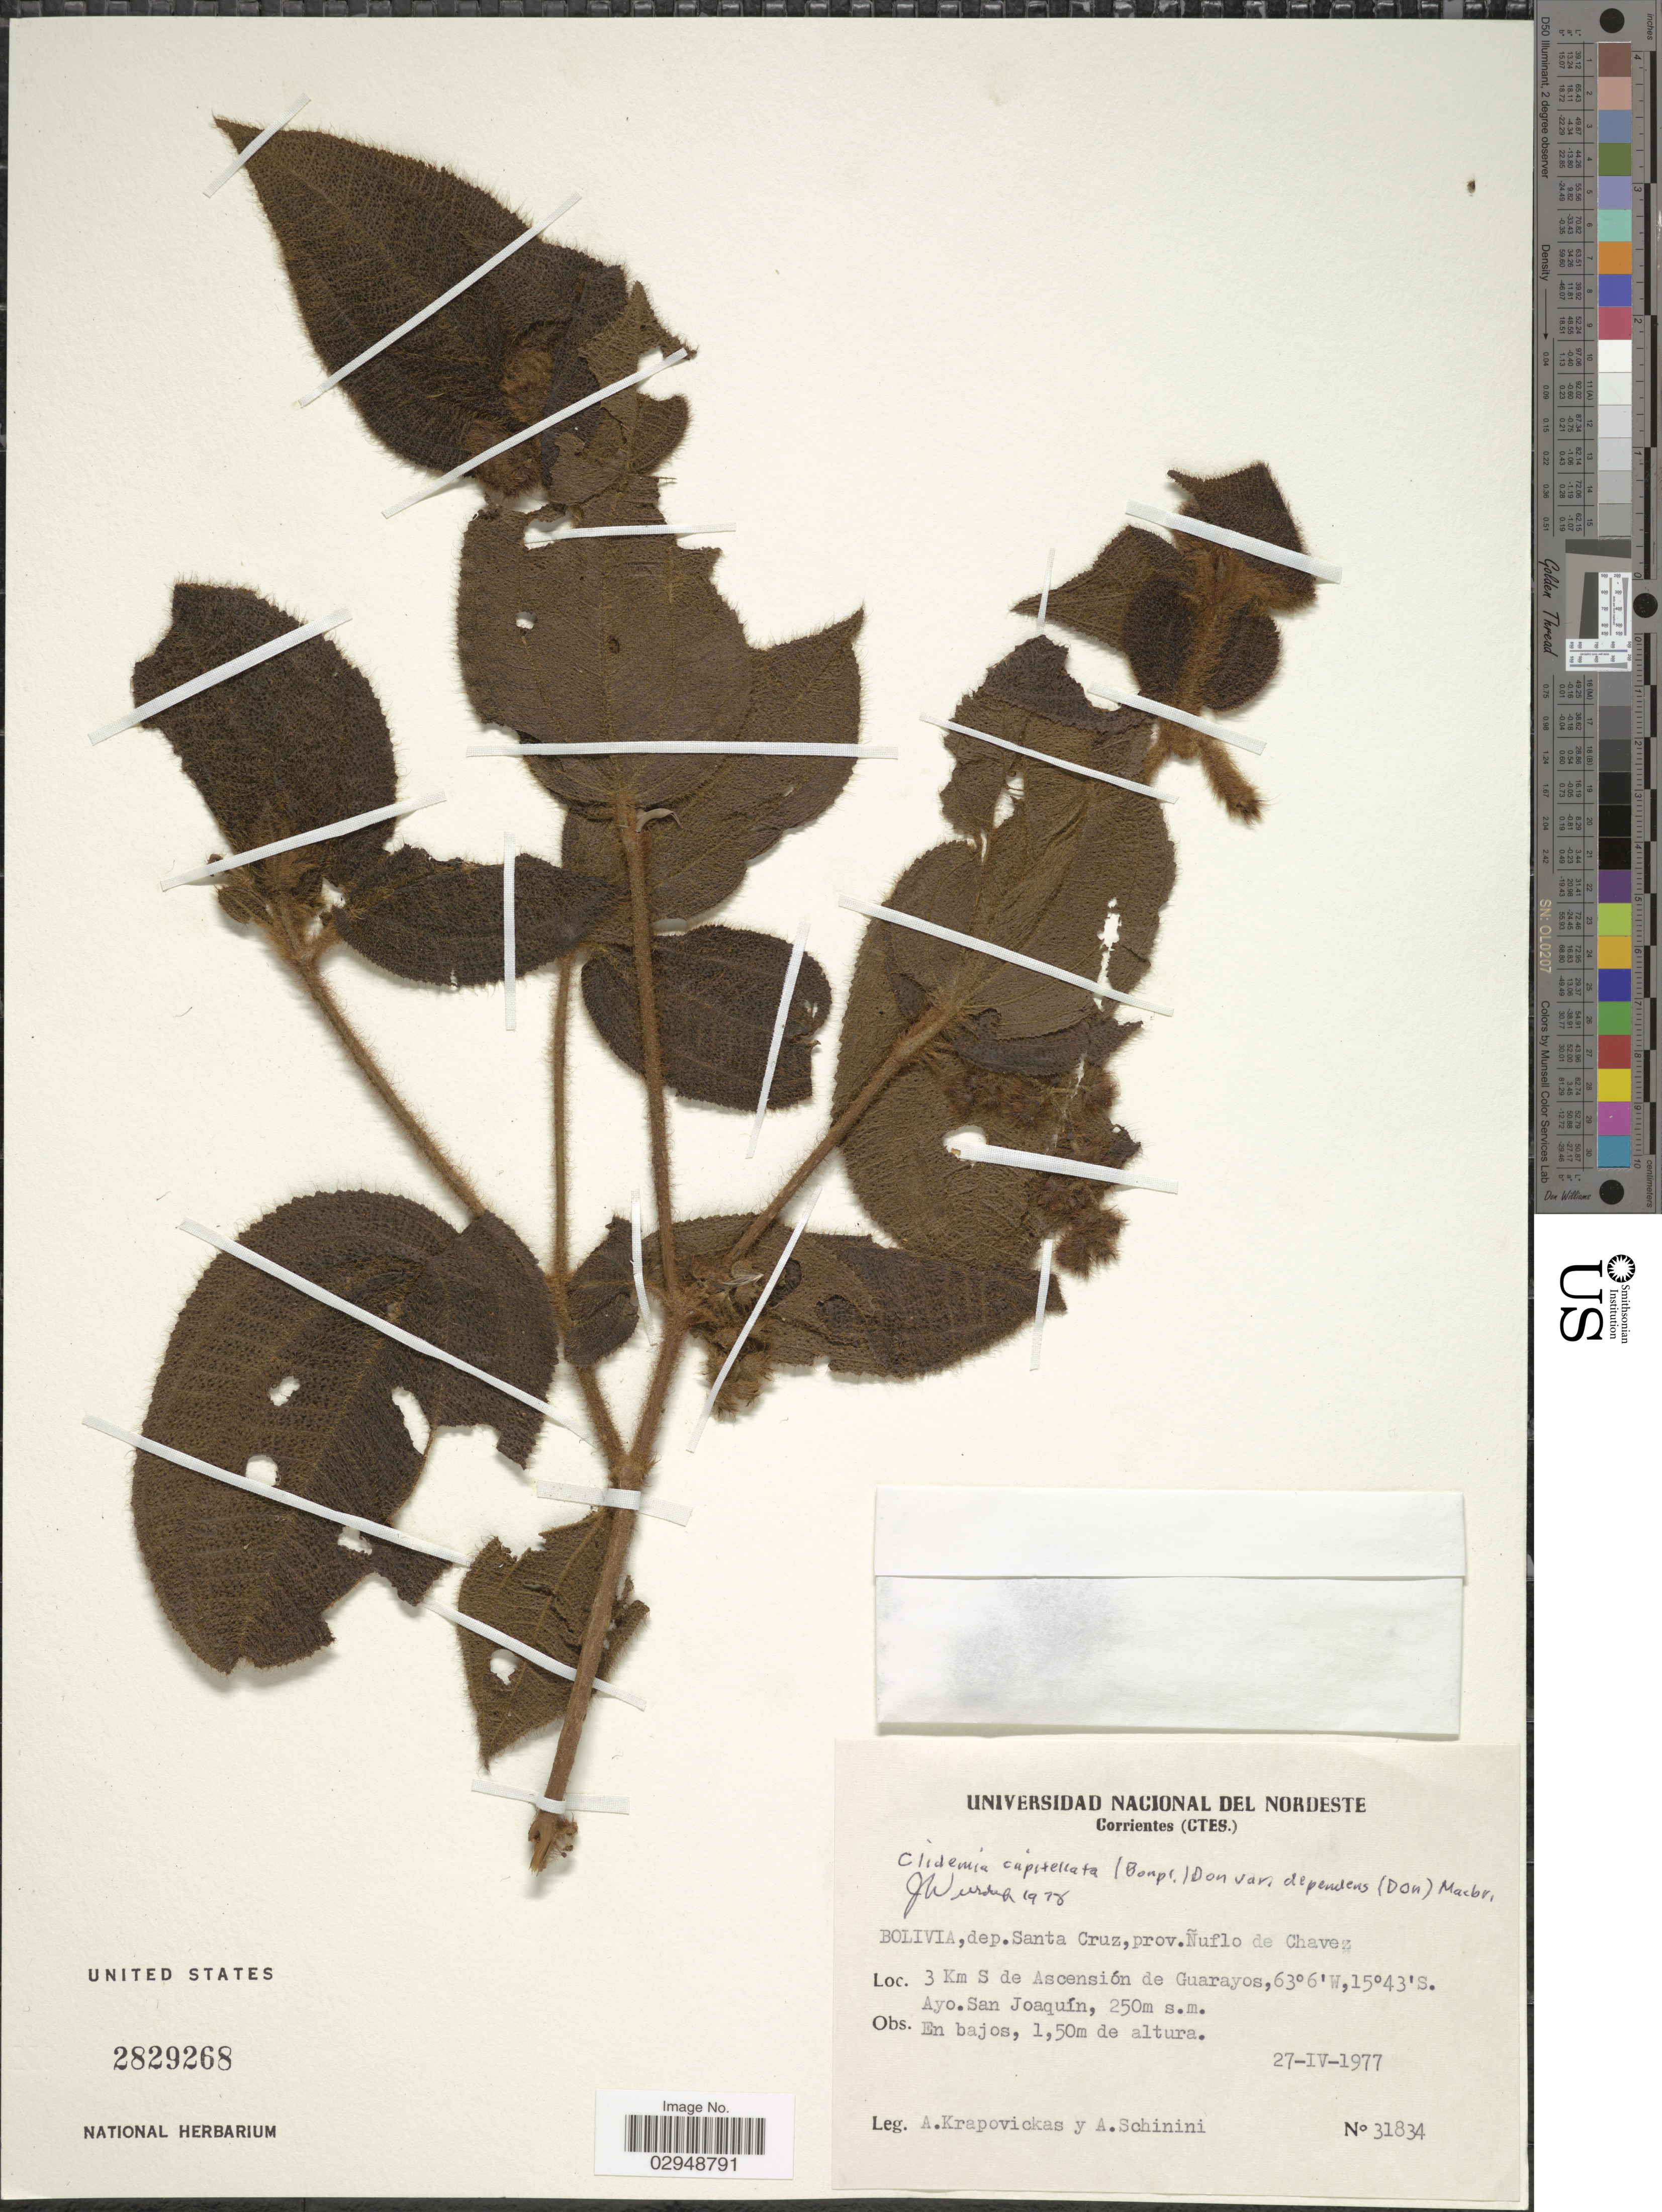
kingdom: Plantae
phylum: Tracheophyta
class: Magnoliopsida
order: Myrtales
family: Melastomataceae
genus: Clidemia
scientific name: Clidemia capitellata var. dependens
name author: (Pav. & D. Don) J.F. Macbr.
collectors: A. Krapovickas & A. Schinini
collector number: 31834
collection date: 1977-04-27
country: Bolivia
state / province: Santa Cruz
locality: Dep. Santa Cruz, prov. Ñuflo de Chavez. 3 Km S de Ascención de Guarayos. Ayo. San Joaquín.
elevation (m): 250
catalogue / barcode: US 2829268